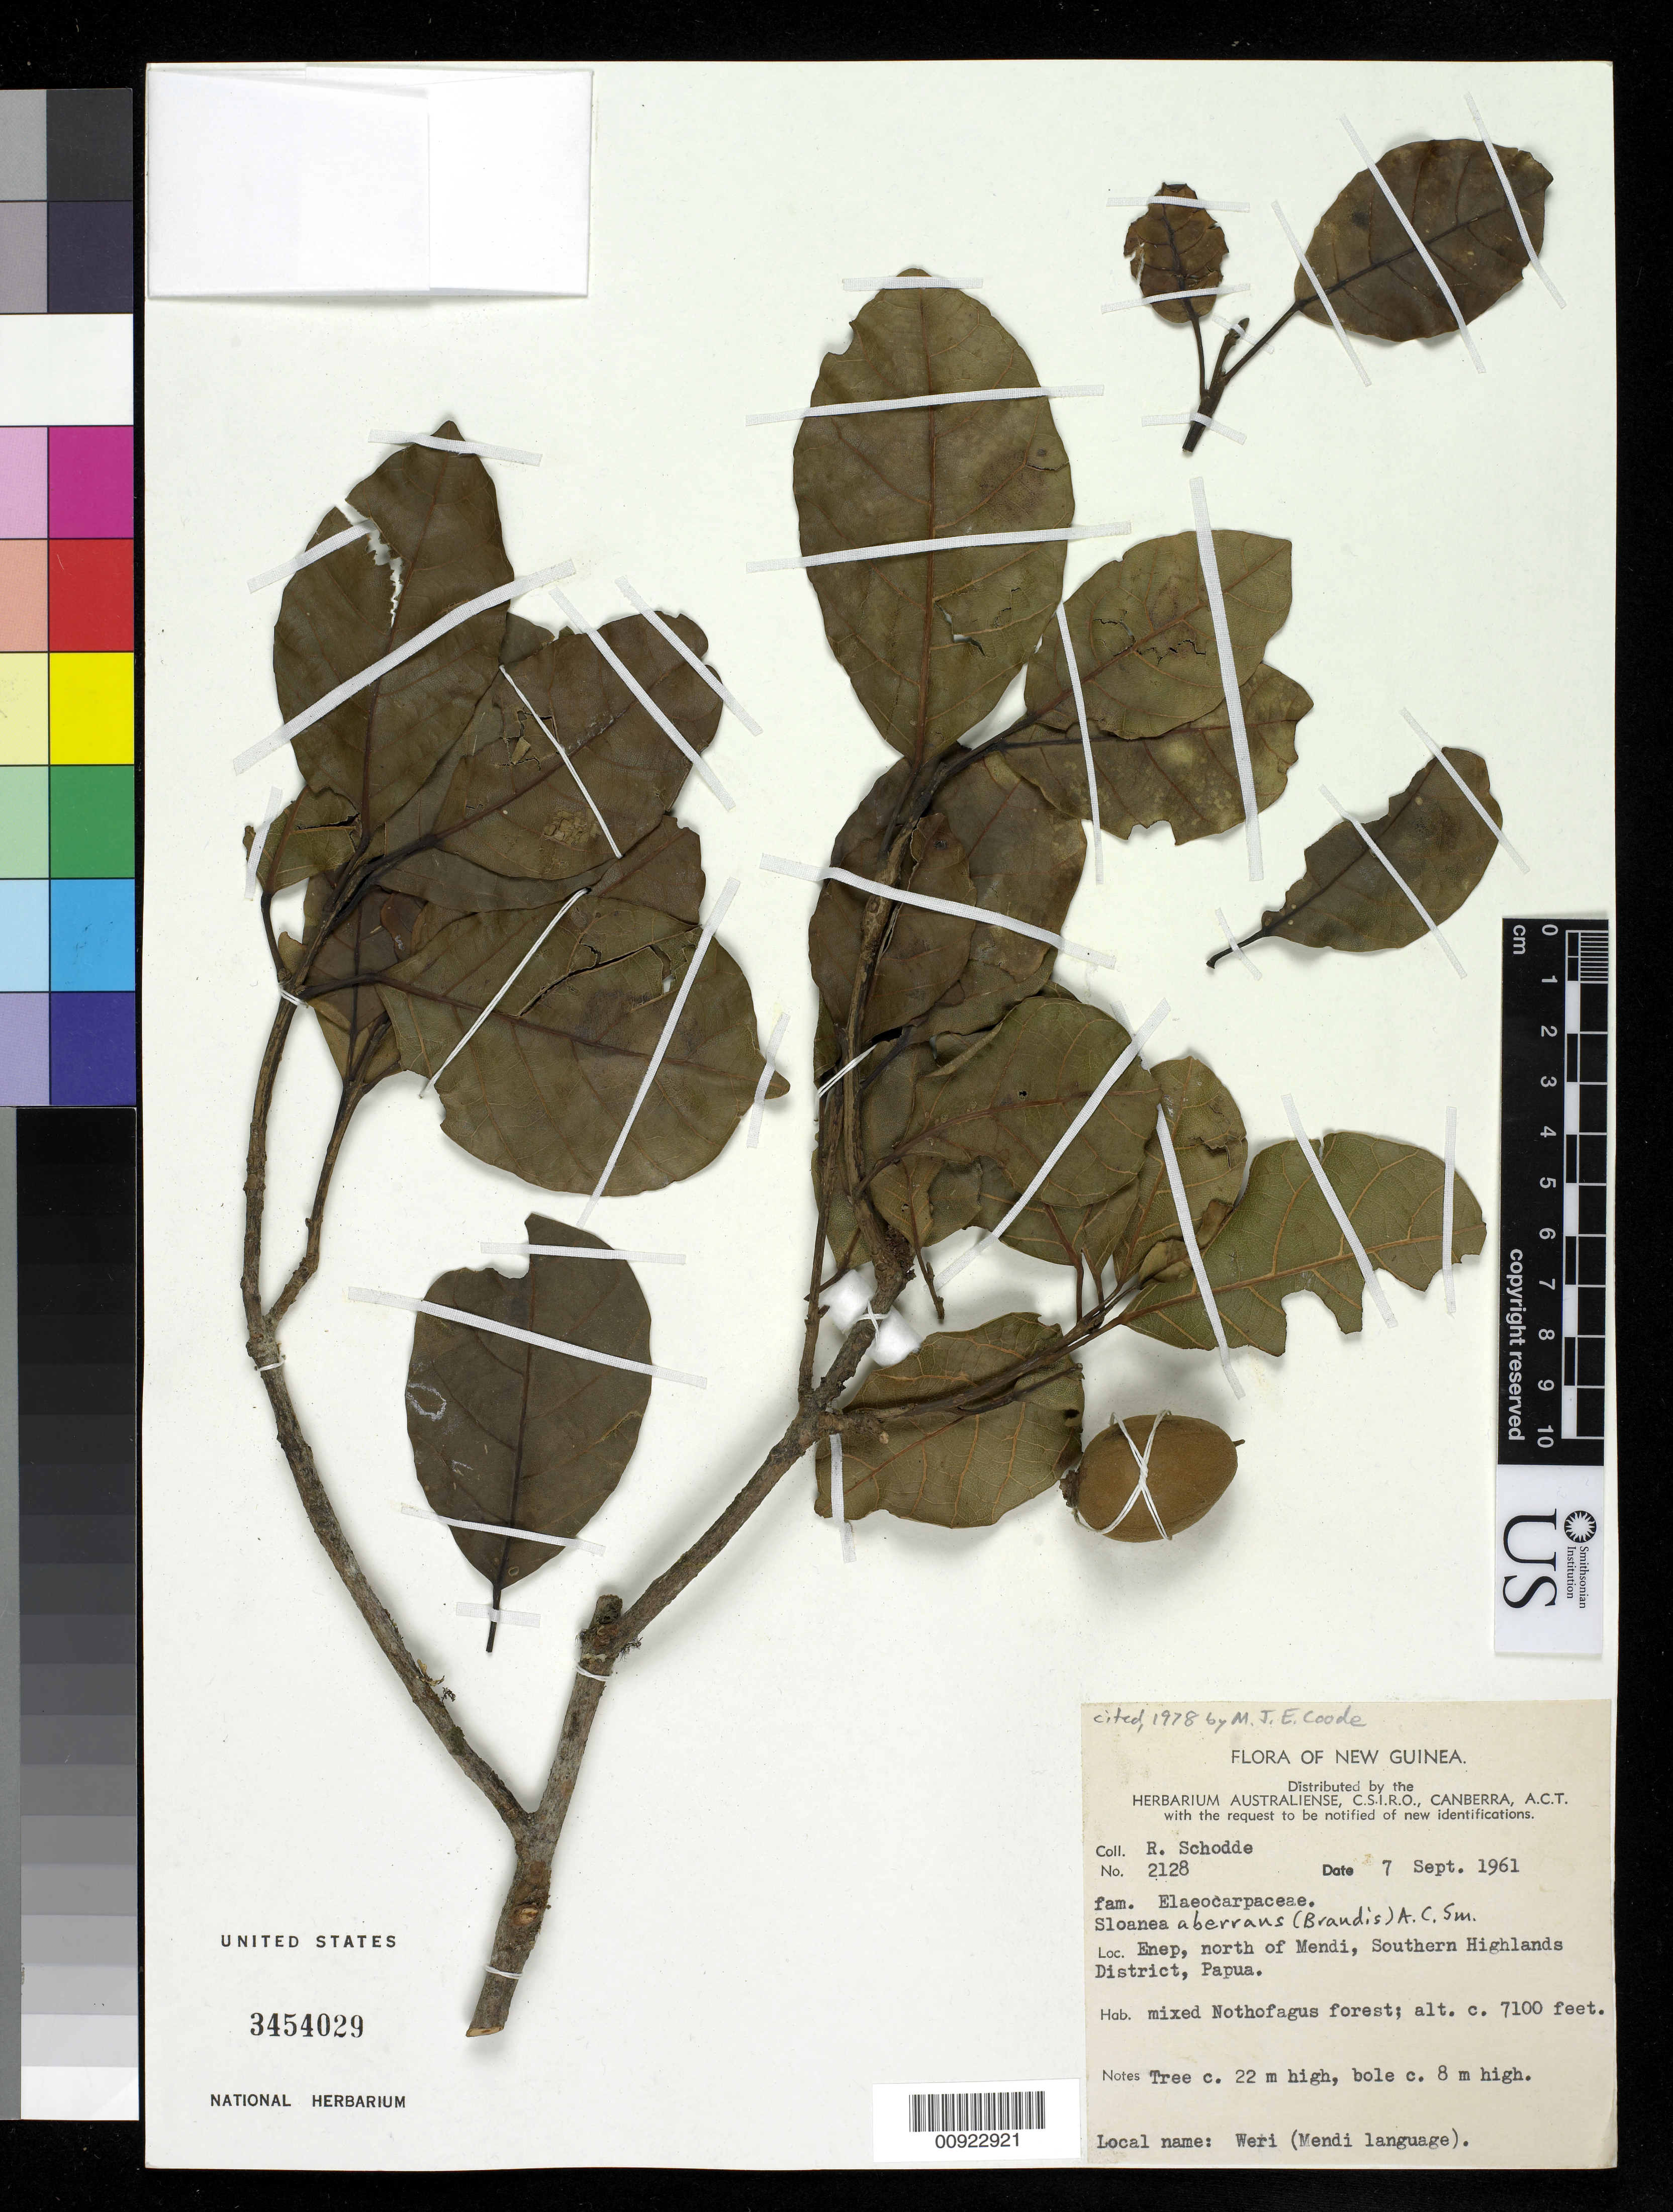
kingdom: Plantae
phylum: Tracheophyta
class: Magnoliopsida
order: Oxalidales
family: Elaeocarpaceae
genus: Sloanea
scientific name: Sloanea aberrans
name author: A.C. Sm.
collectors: R. Schodde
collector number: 2128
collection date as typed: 07 Sep 1961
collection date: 1961-09-07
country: Papua New Guinea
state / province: Southern Highlands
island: New Guinea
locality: Enep, N of Mendi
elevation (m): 2164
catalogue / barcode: US 3454029